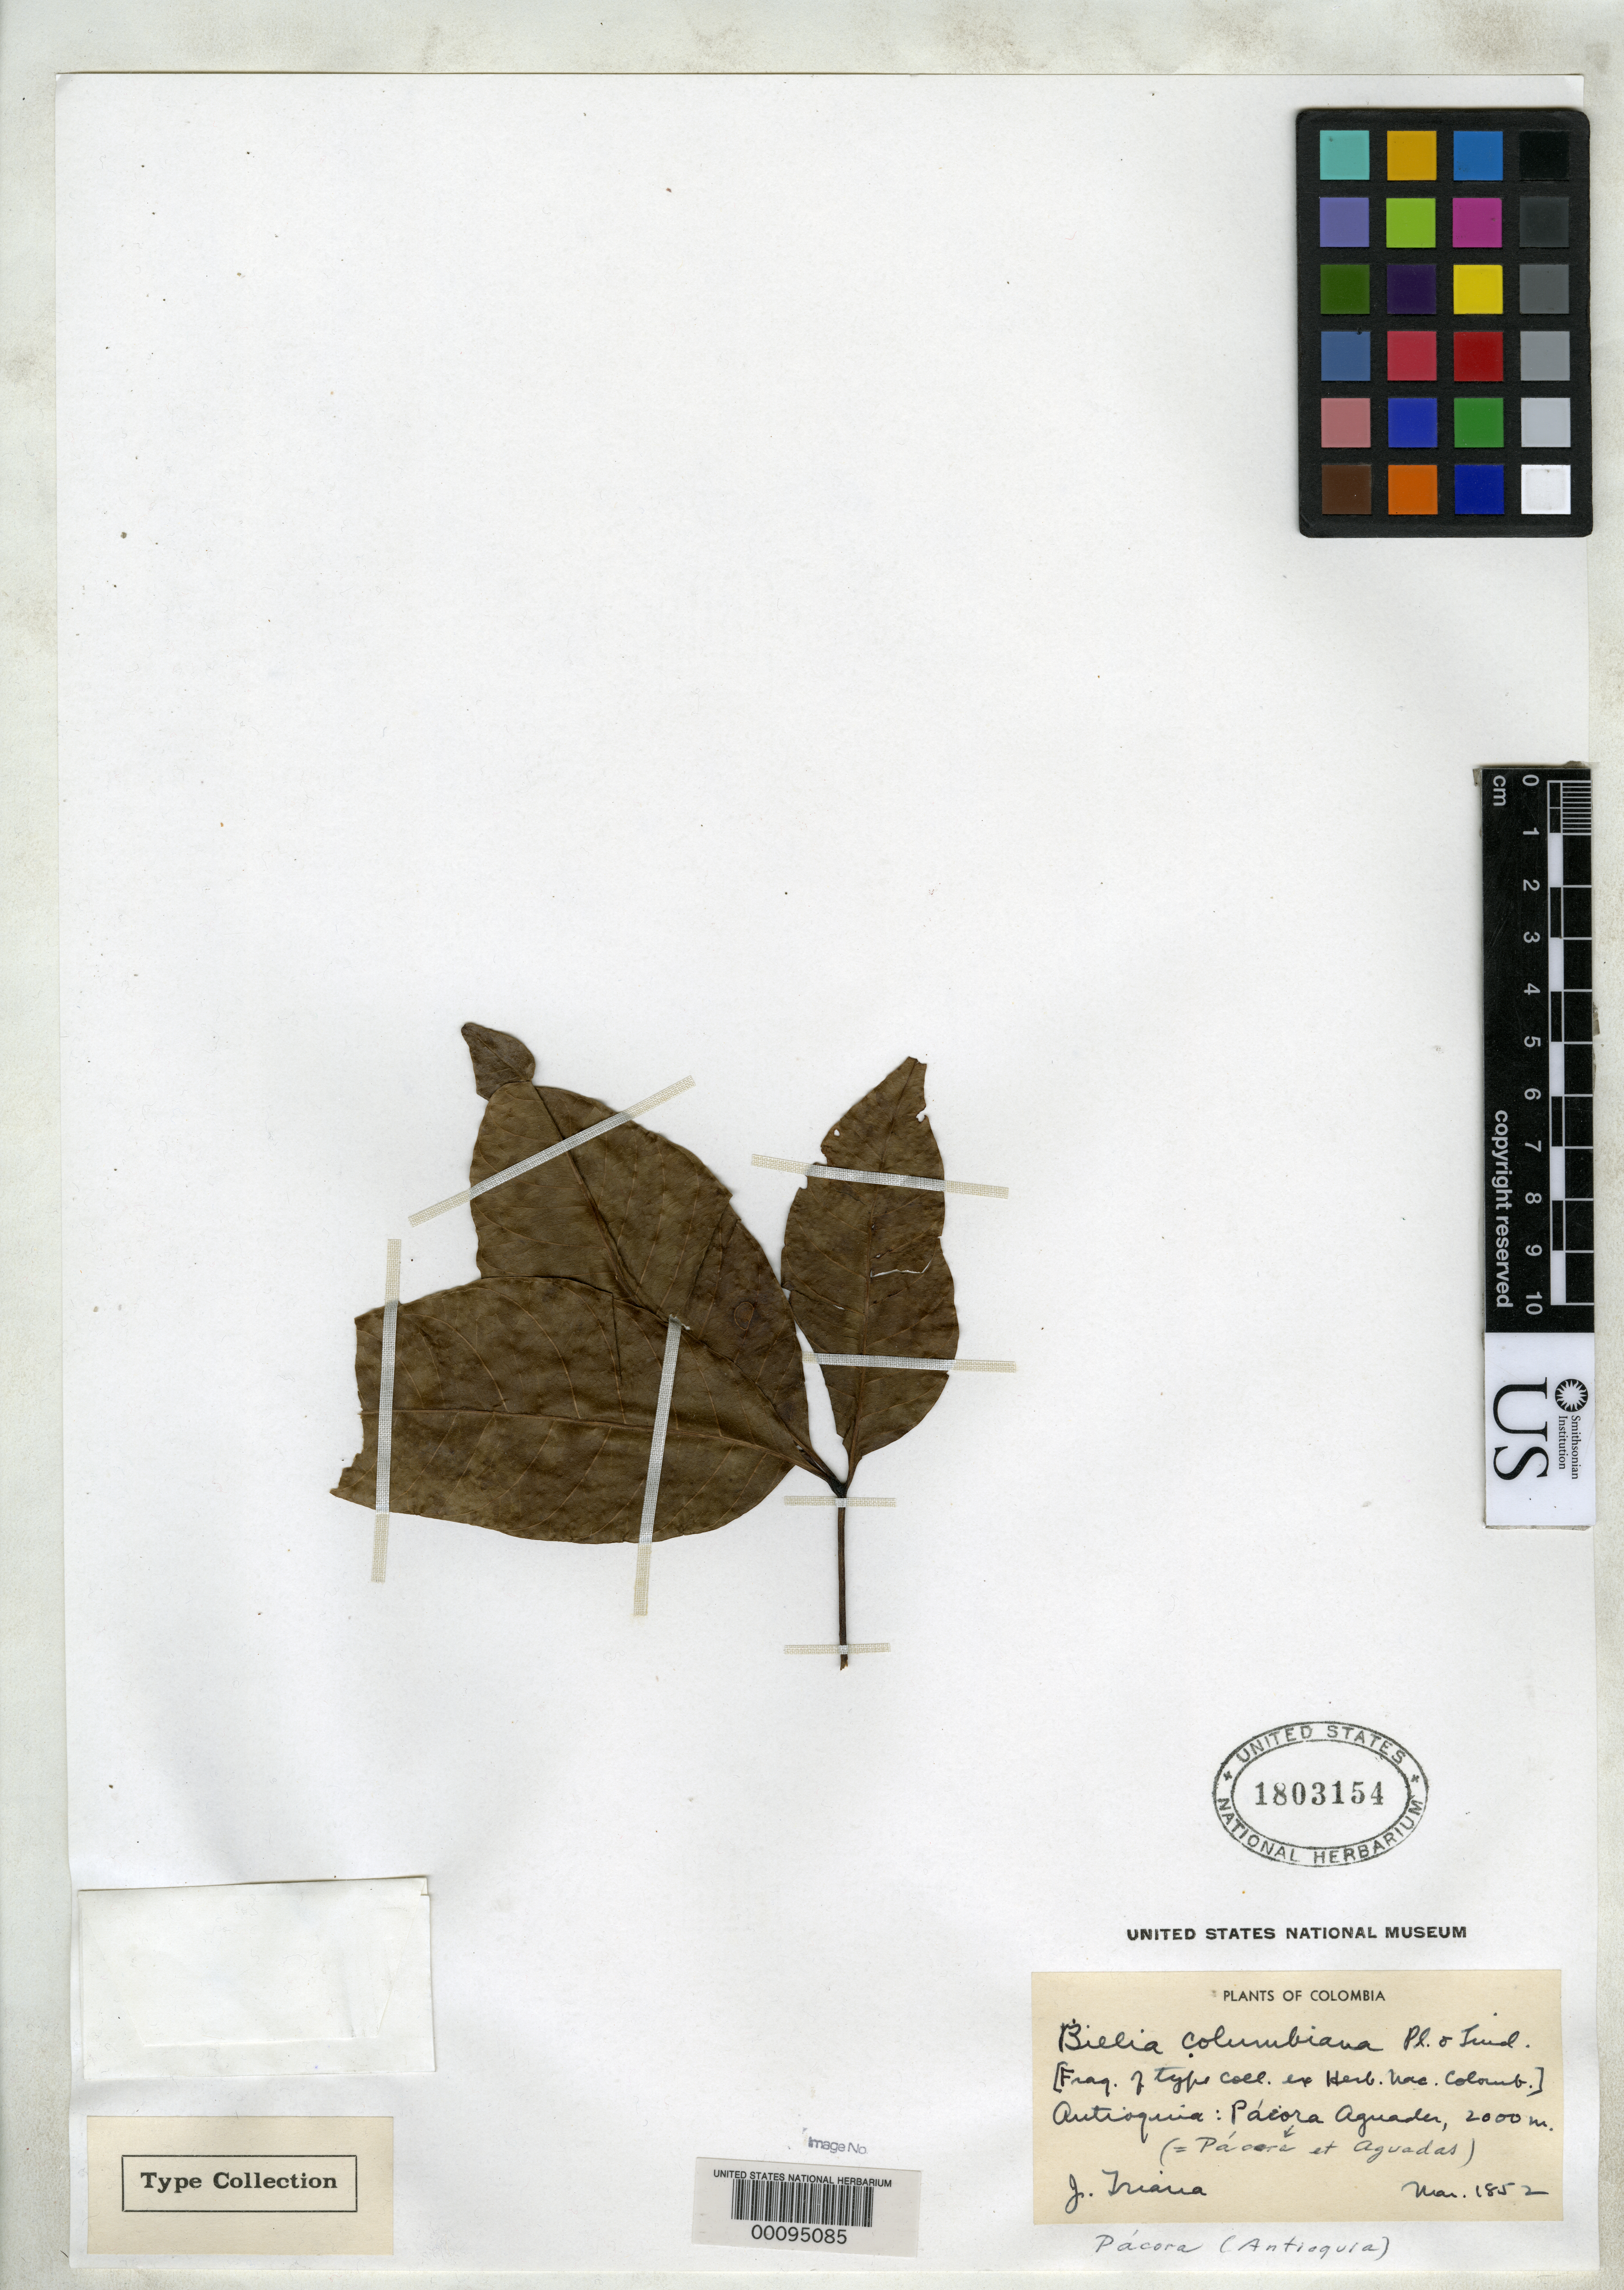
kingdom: Plantae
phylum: Tracheophyta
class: Magnoliopsida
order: Sapindales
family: Sapindaceae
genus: Billia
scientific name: Billia columbiana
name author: Planch. & Linden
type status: Type Material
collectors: J. J. Triana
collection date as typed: Mar 1852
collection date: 1852-03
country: Colombia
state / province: Antioquia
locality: Pacoraaguader.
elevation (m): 2000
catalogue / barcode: US 1803154